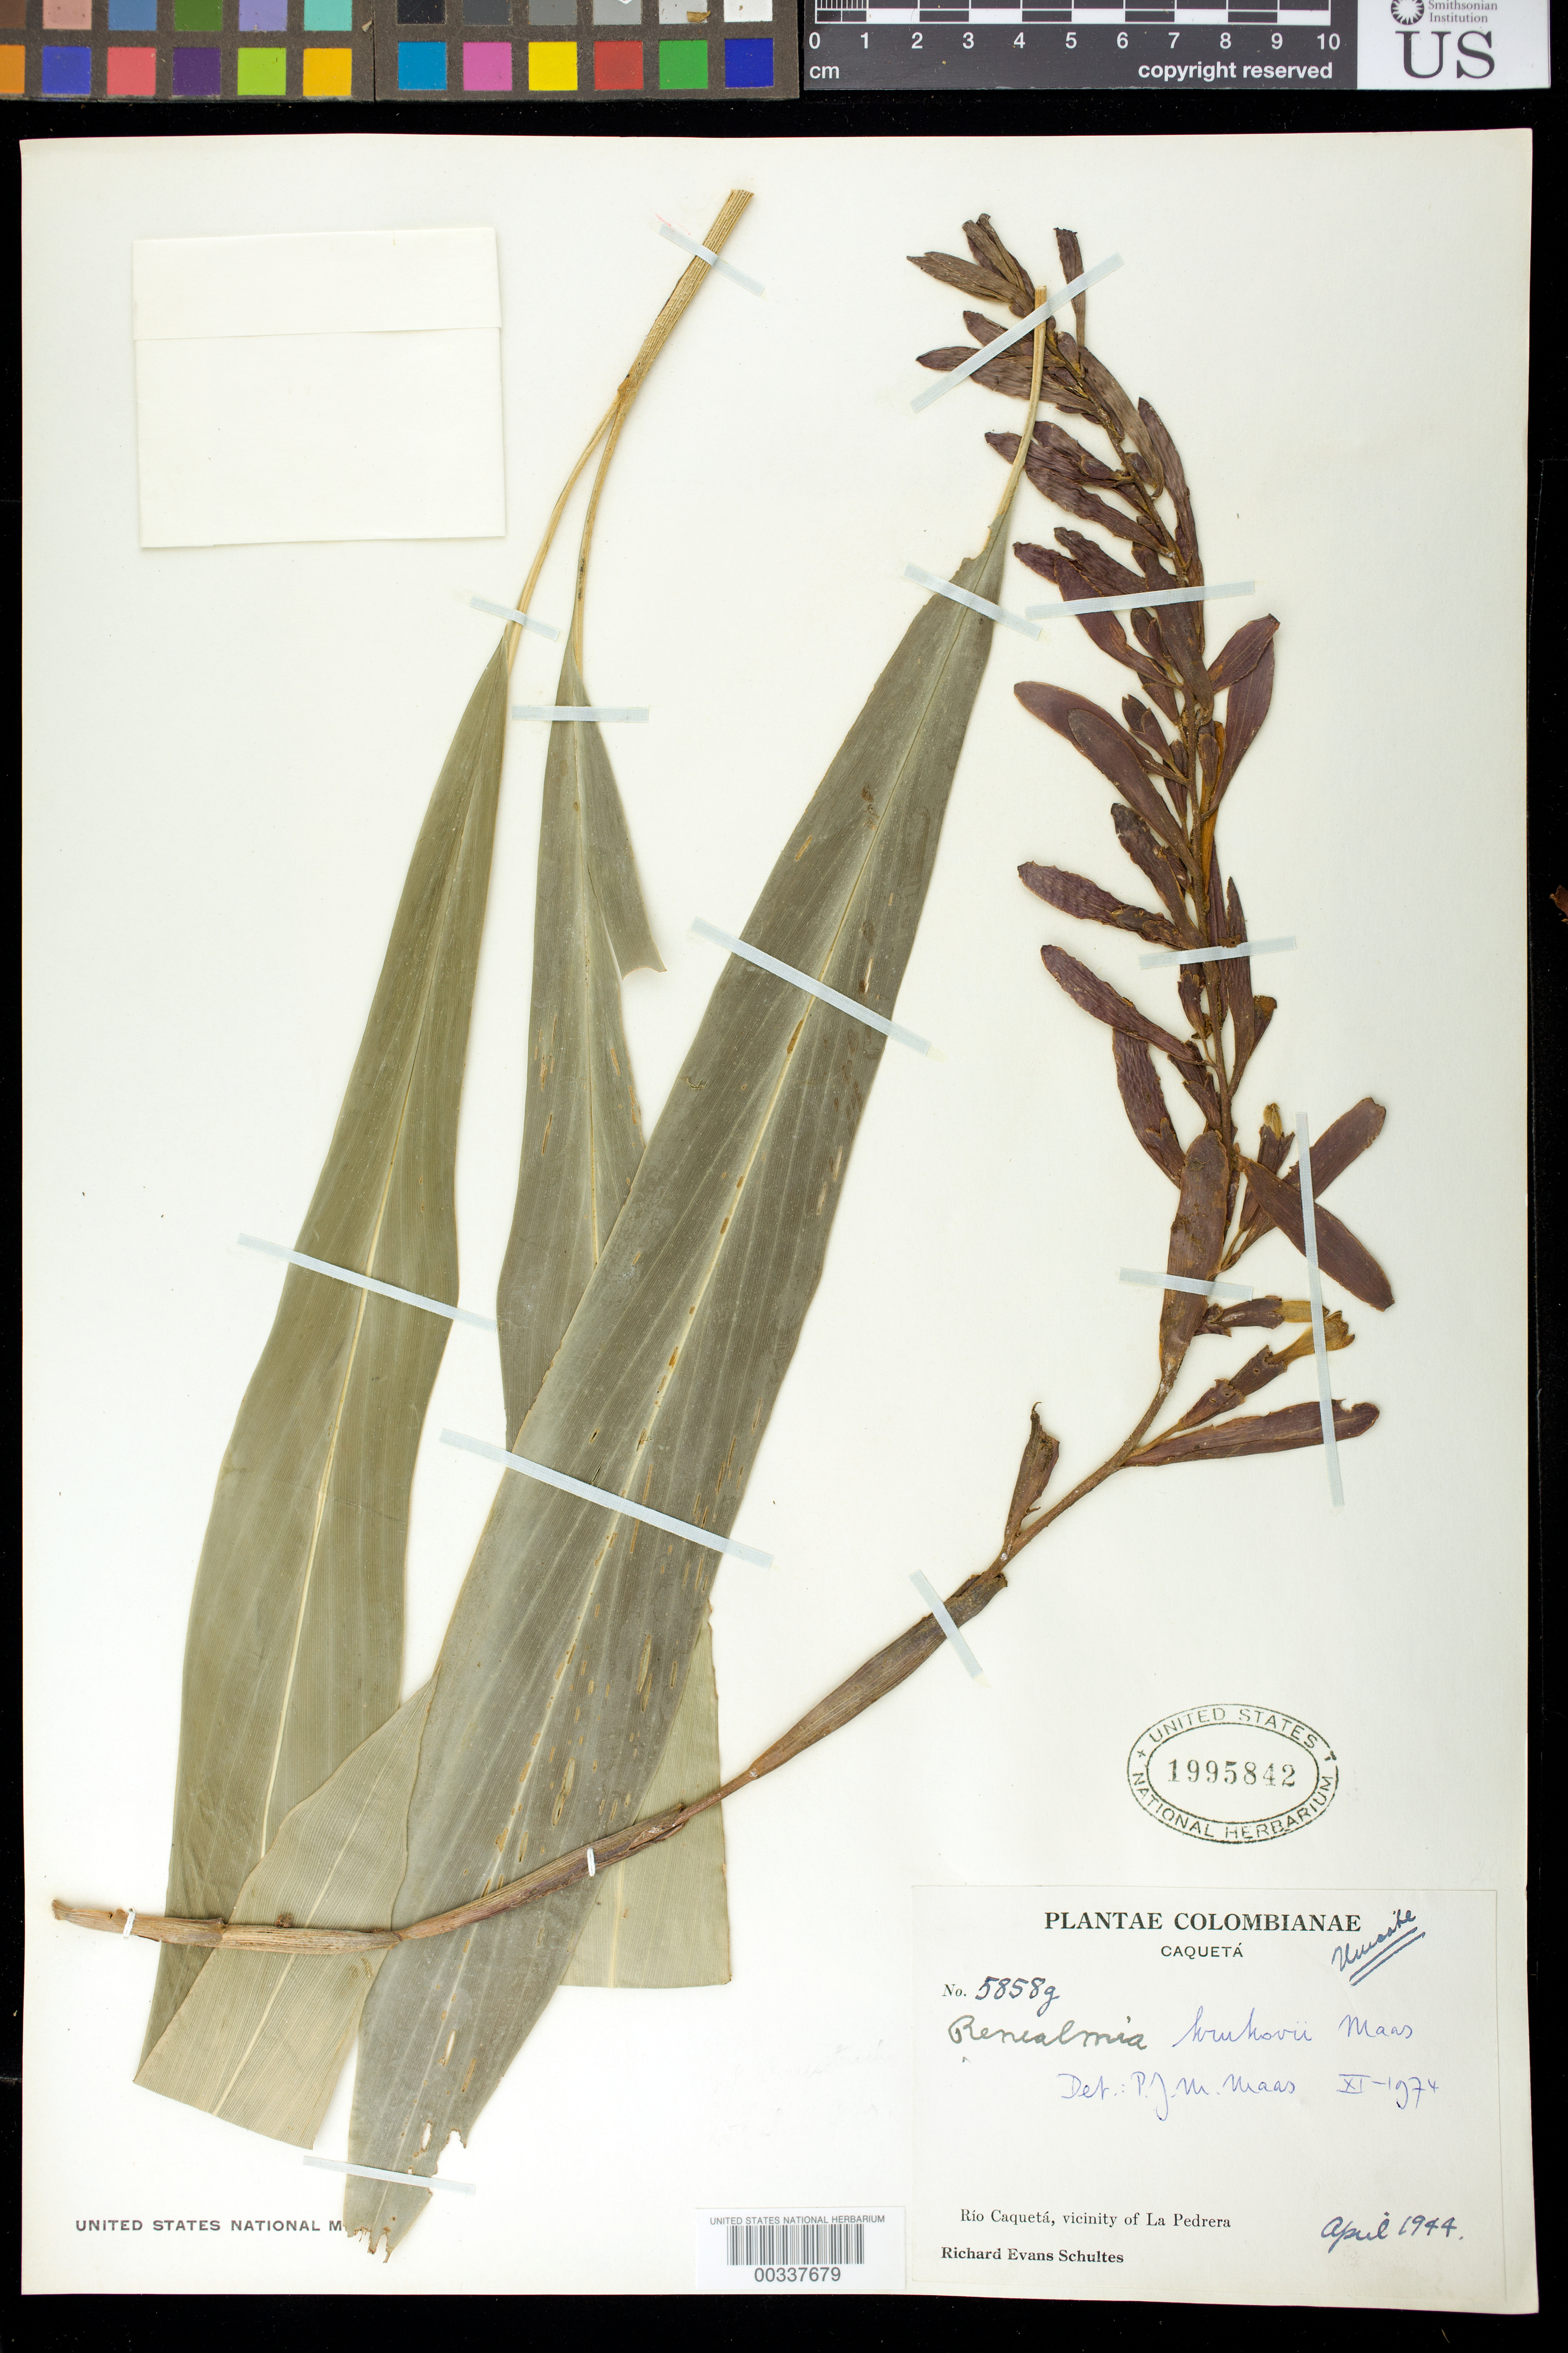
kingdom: Plantae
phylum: Tracheophyta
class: Liliopsida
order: Zingiberales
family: Zingiberaceae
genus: Renealmia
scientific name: Renealmia krukovii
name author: Maas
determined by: Maas, Paul J. M.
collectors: R. E. Schultes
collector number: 5858g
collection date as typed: Apr 1944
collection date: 1944-04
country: Colombia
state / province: Caquetá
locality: Rio Caqueta, vicinity of La Pedrera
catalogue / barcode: US 1995842